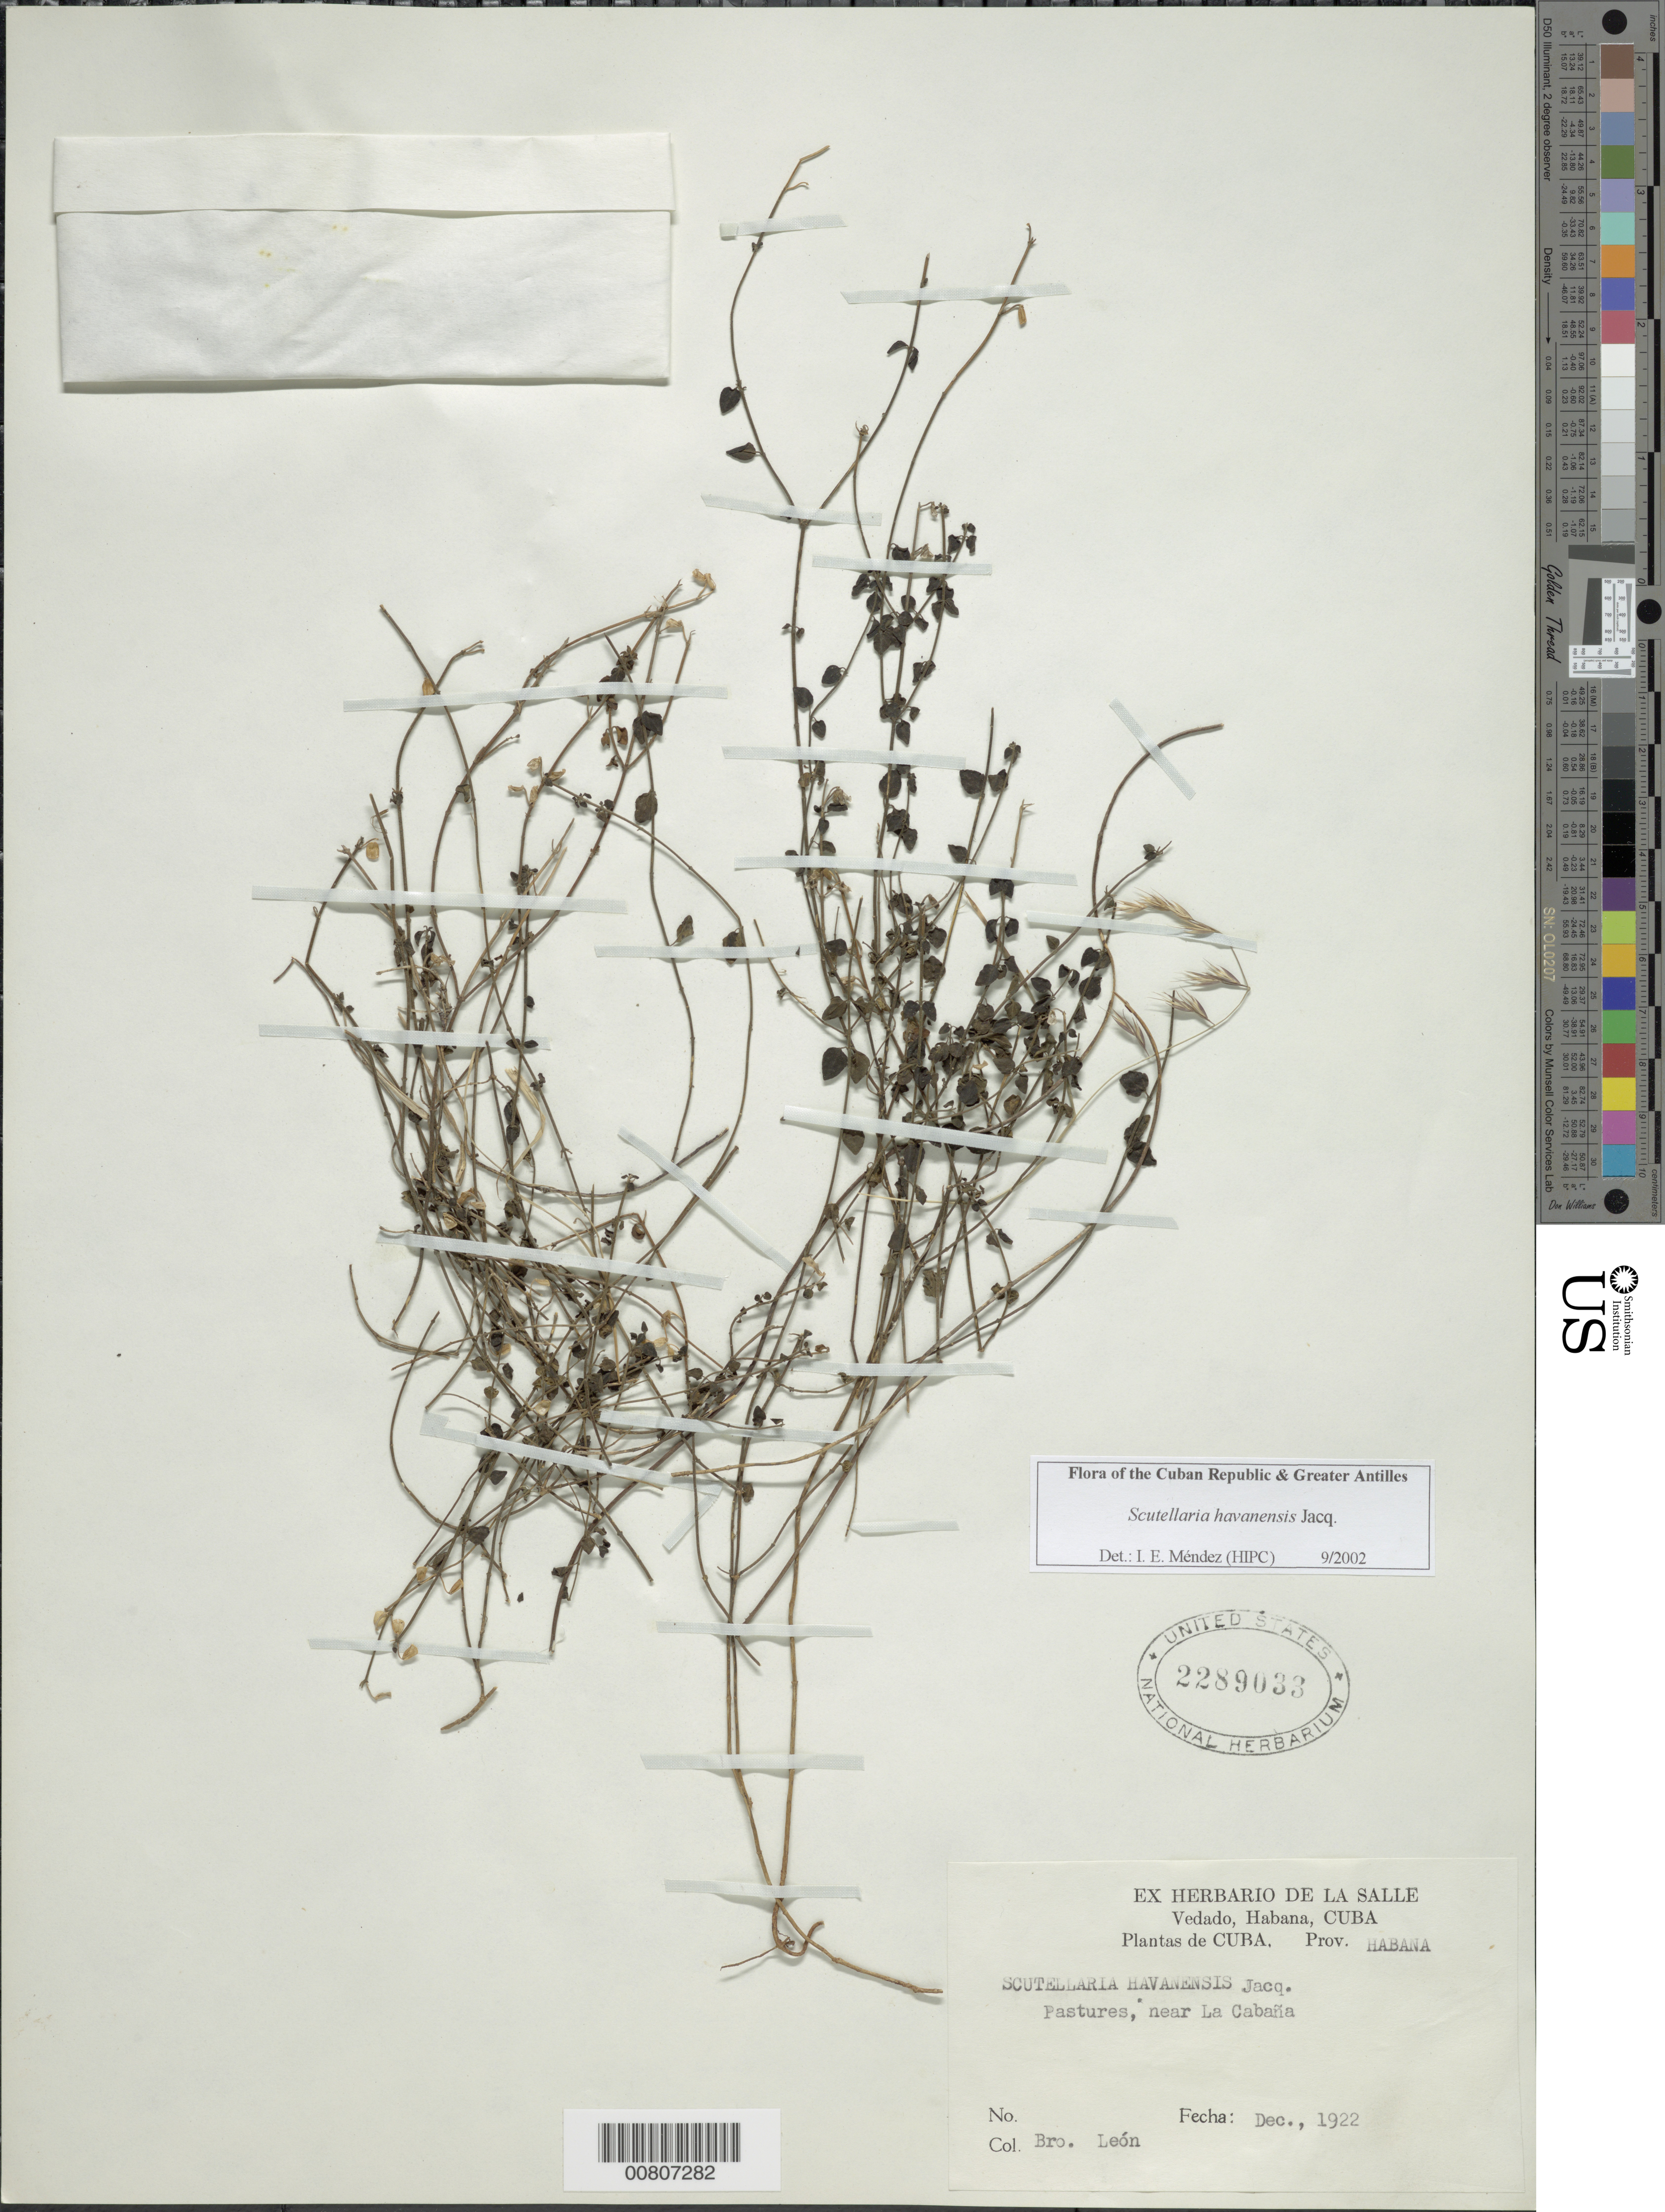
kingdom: Plantae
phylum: Tracheophyta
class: Magnoliopsida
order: Lamiales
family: Lamiaceae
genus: Scutellaria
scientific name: Scutellaria havanensis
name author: Jacq.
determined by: Méndez, Isidro E., (HIPC)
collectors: Bro. León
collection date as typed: Dec 1922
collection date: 1922-12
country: Cuba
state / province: La Habana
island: Cuba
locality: La Cabaña, near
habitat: Pastures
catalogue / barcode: US 2289033